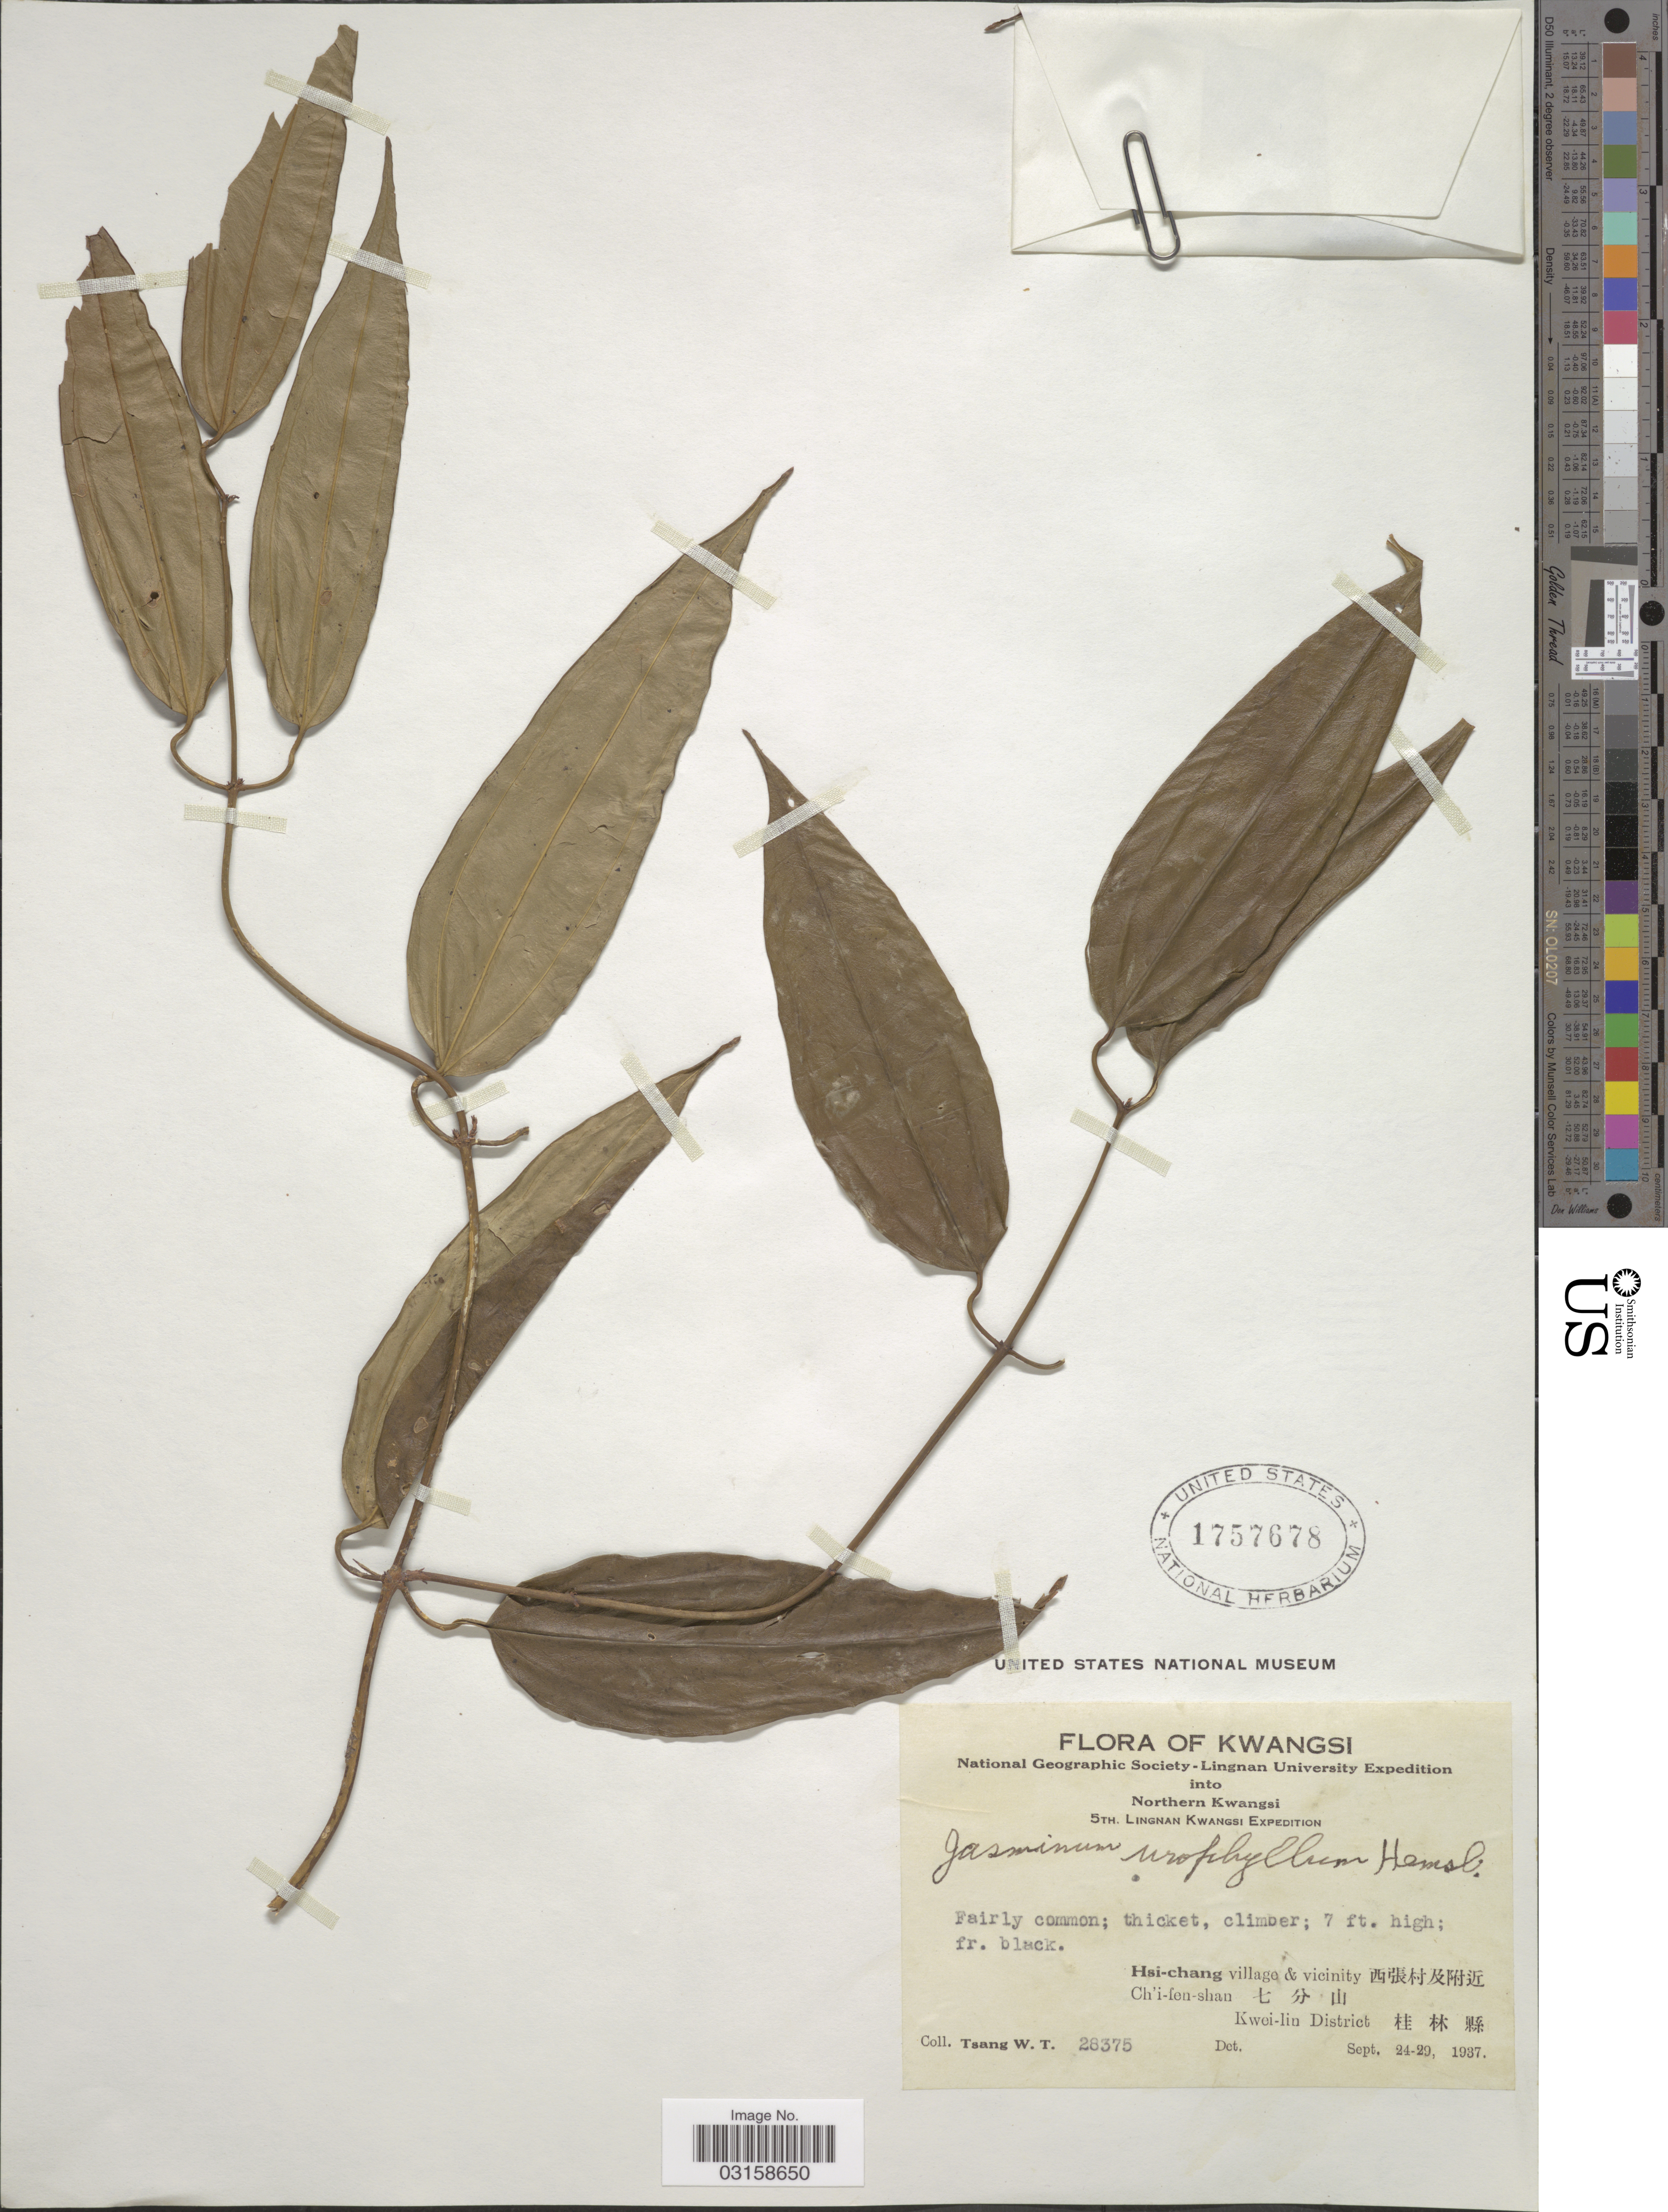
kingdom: Plantae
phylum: Tracheophyta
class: Magnoliopsida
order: Lamiales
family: Oleaceae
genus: Jasminum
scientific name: Jasminum urophyllum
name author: Hemsl.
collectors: W. T. Tsang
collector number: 28375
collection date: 1937-09-24/1937-09-29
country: China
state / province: Guangxi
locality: Hsi-chang village & vicinity Ch'i-fen-shan Kwei-lin District .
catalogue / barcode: US 1757678